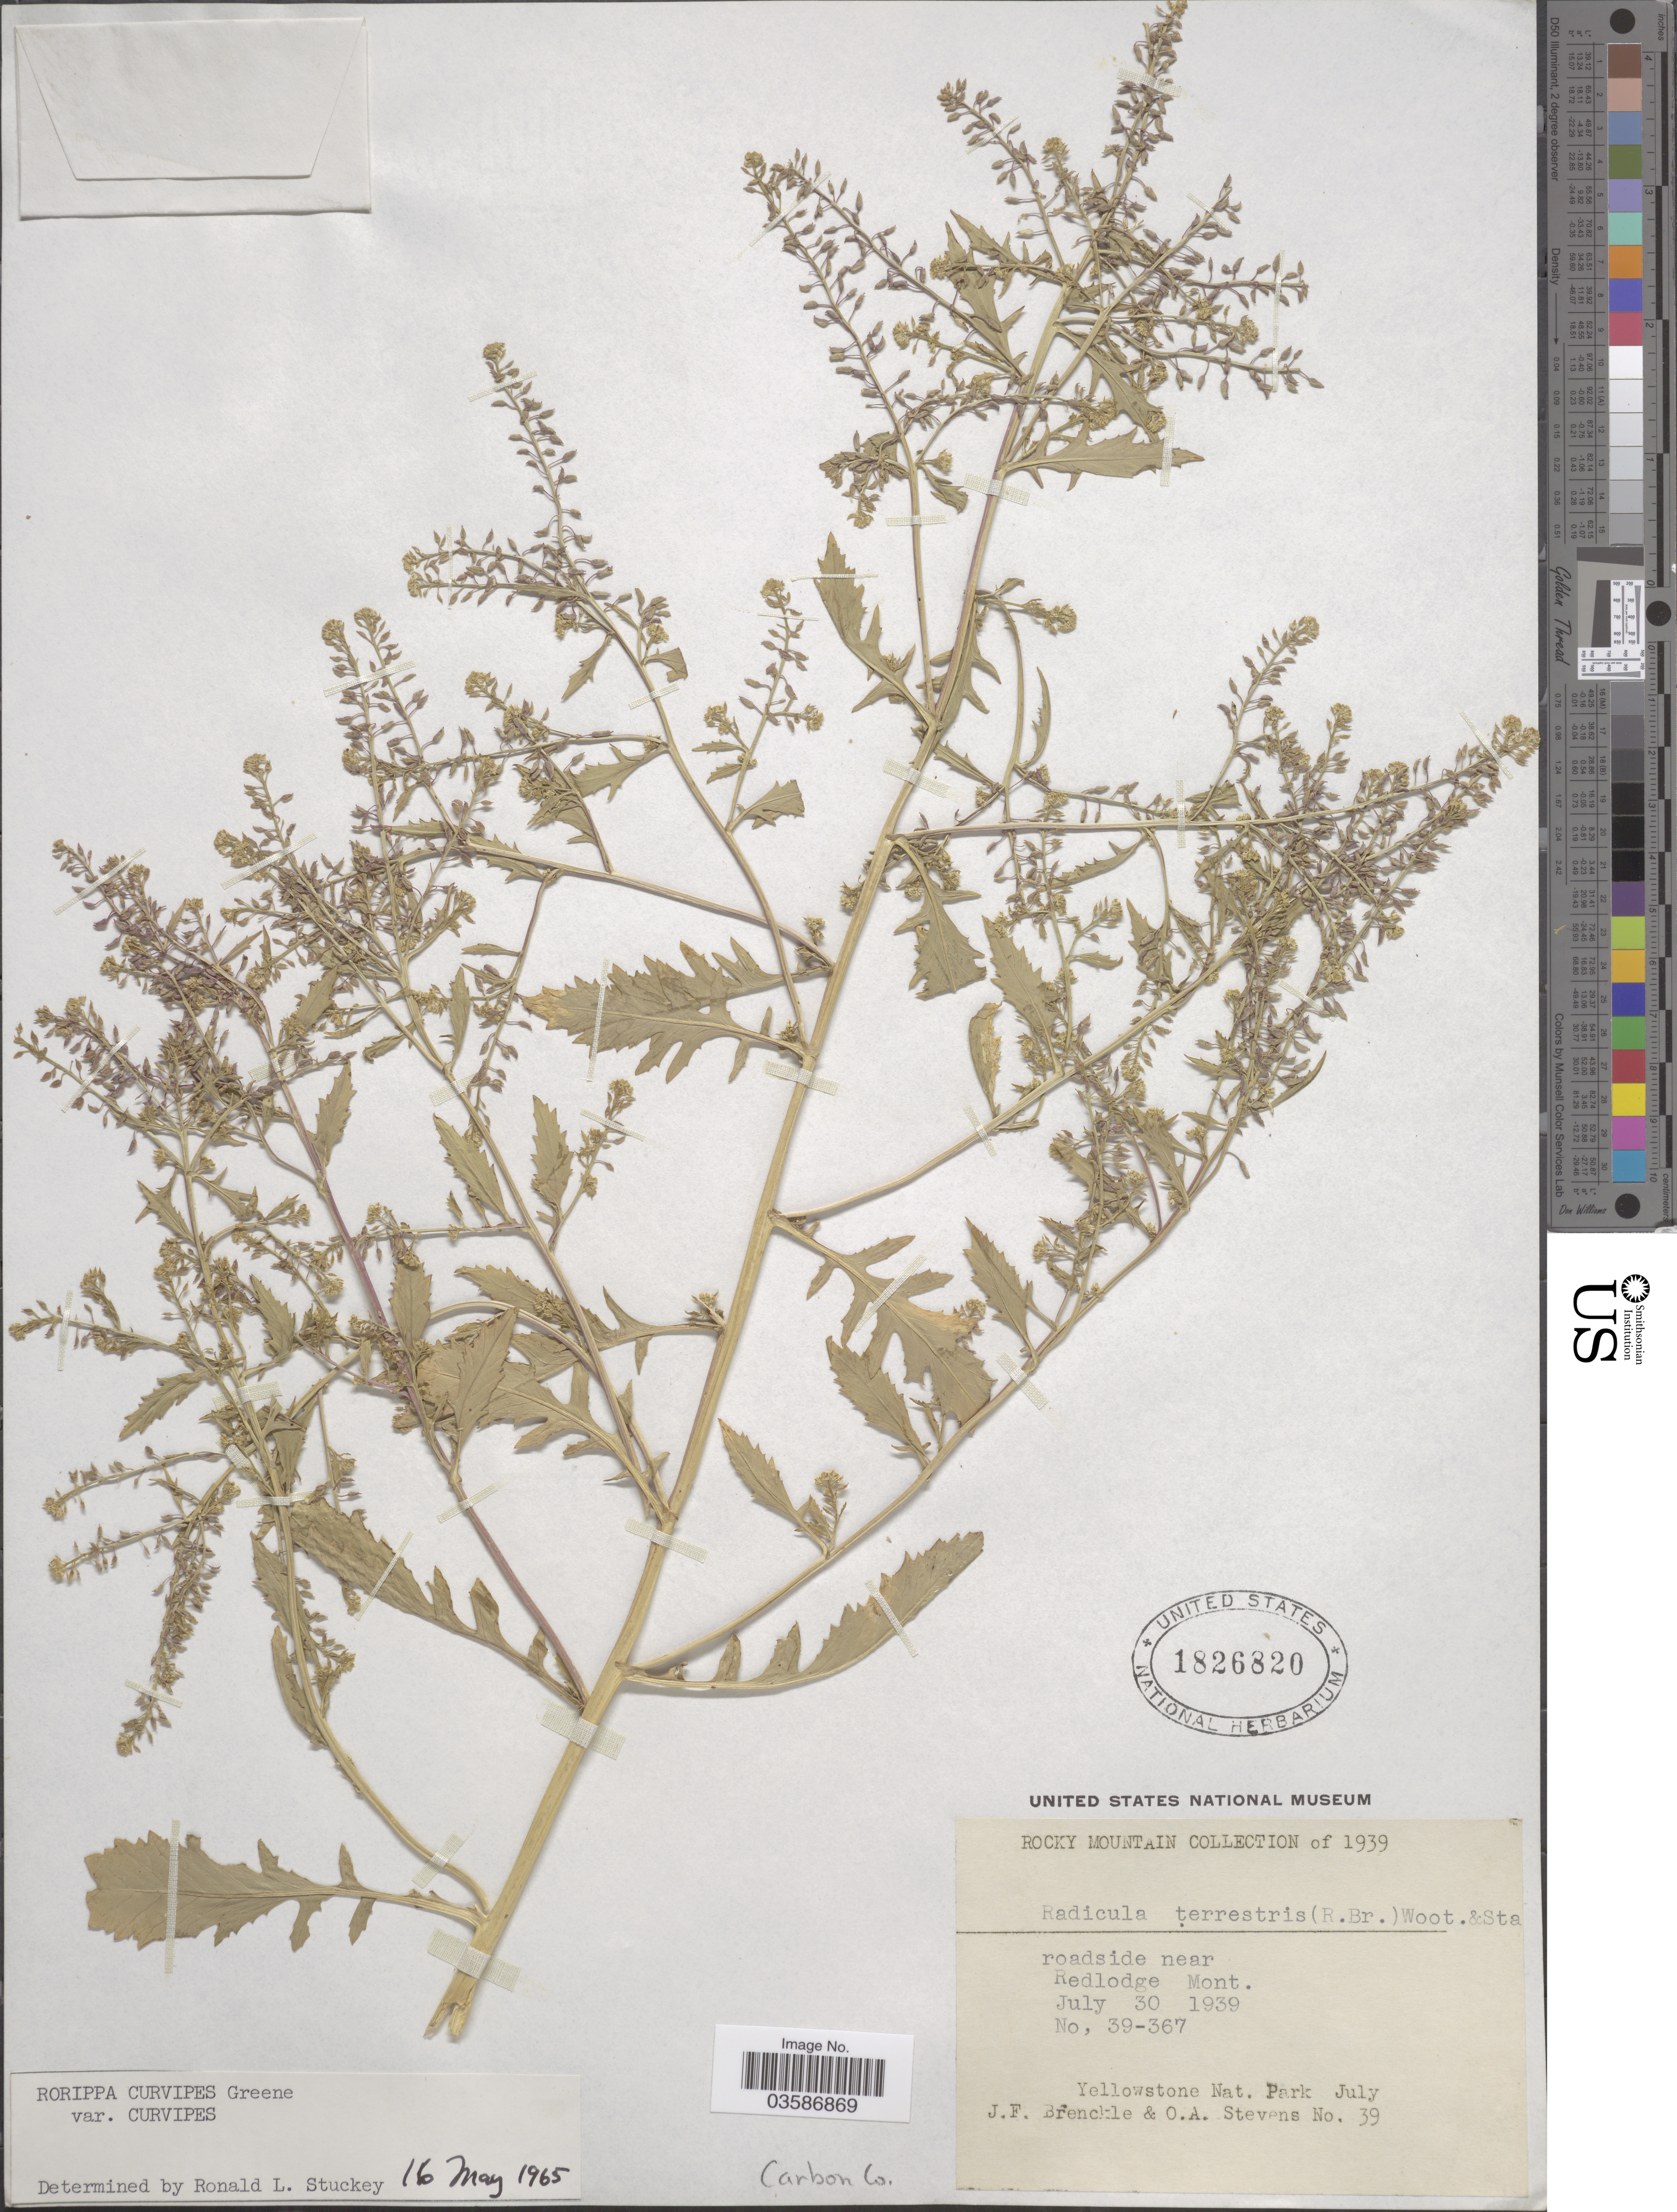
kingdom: Plantae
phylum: Tracheophyta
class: Magnoliopsida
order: Brassicales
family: Brassicaceae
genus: Rorippa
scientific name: Rorippa curvipes var. curvipes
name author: Greene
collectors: J. Brenckle & O. A. Stevens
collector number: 39-367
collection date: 1939-07-30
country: United States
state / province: Montana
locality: Roadside near Redlodge. Yellowstone Nat. Park. Carbon Co.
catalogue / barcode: US 1826820